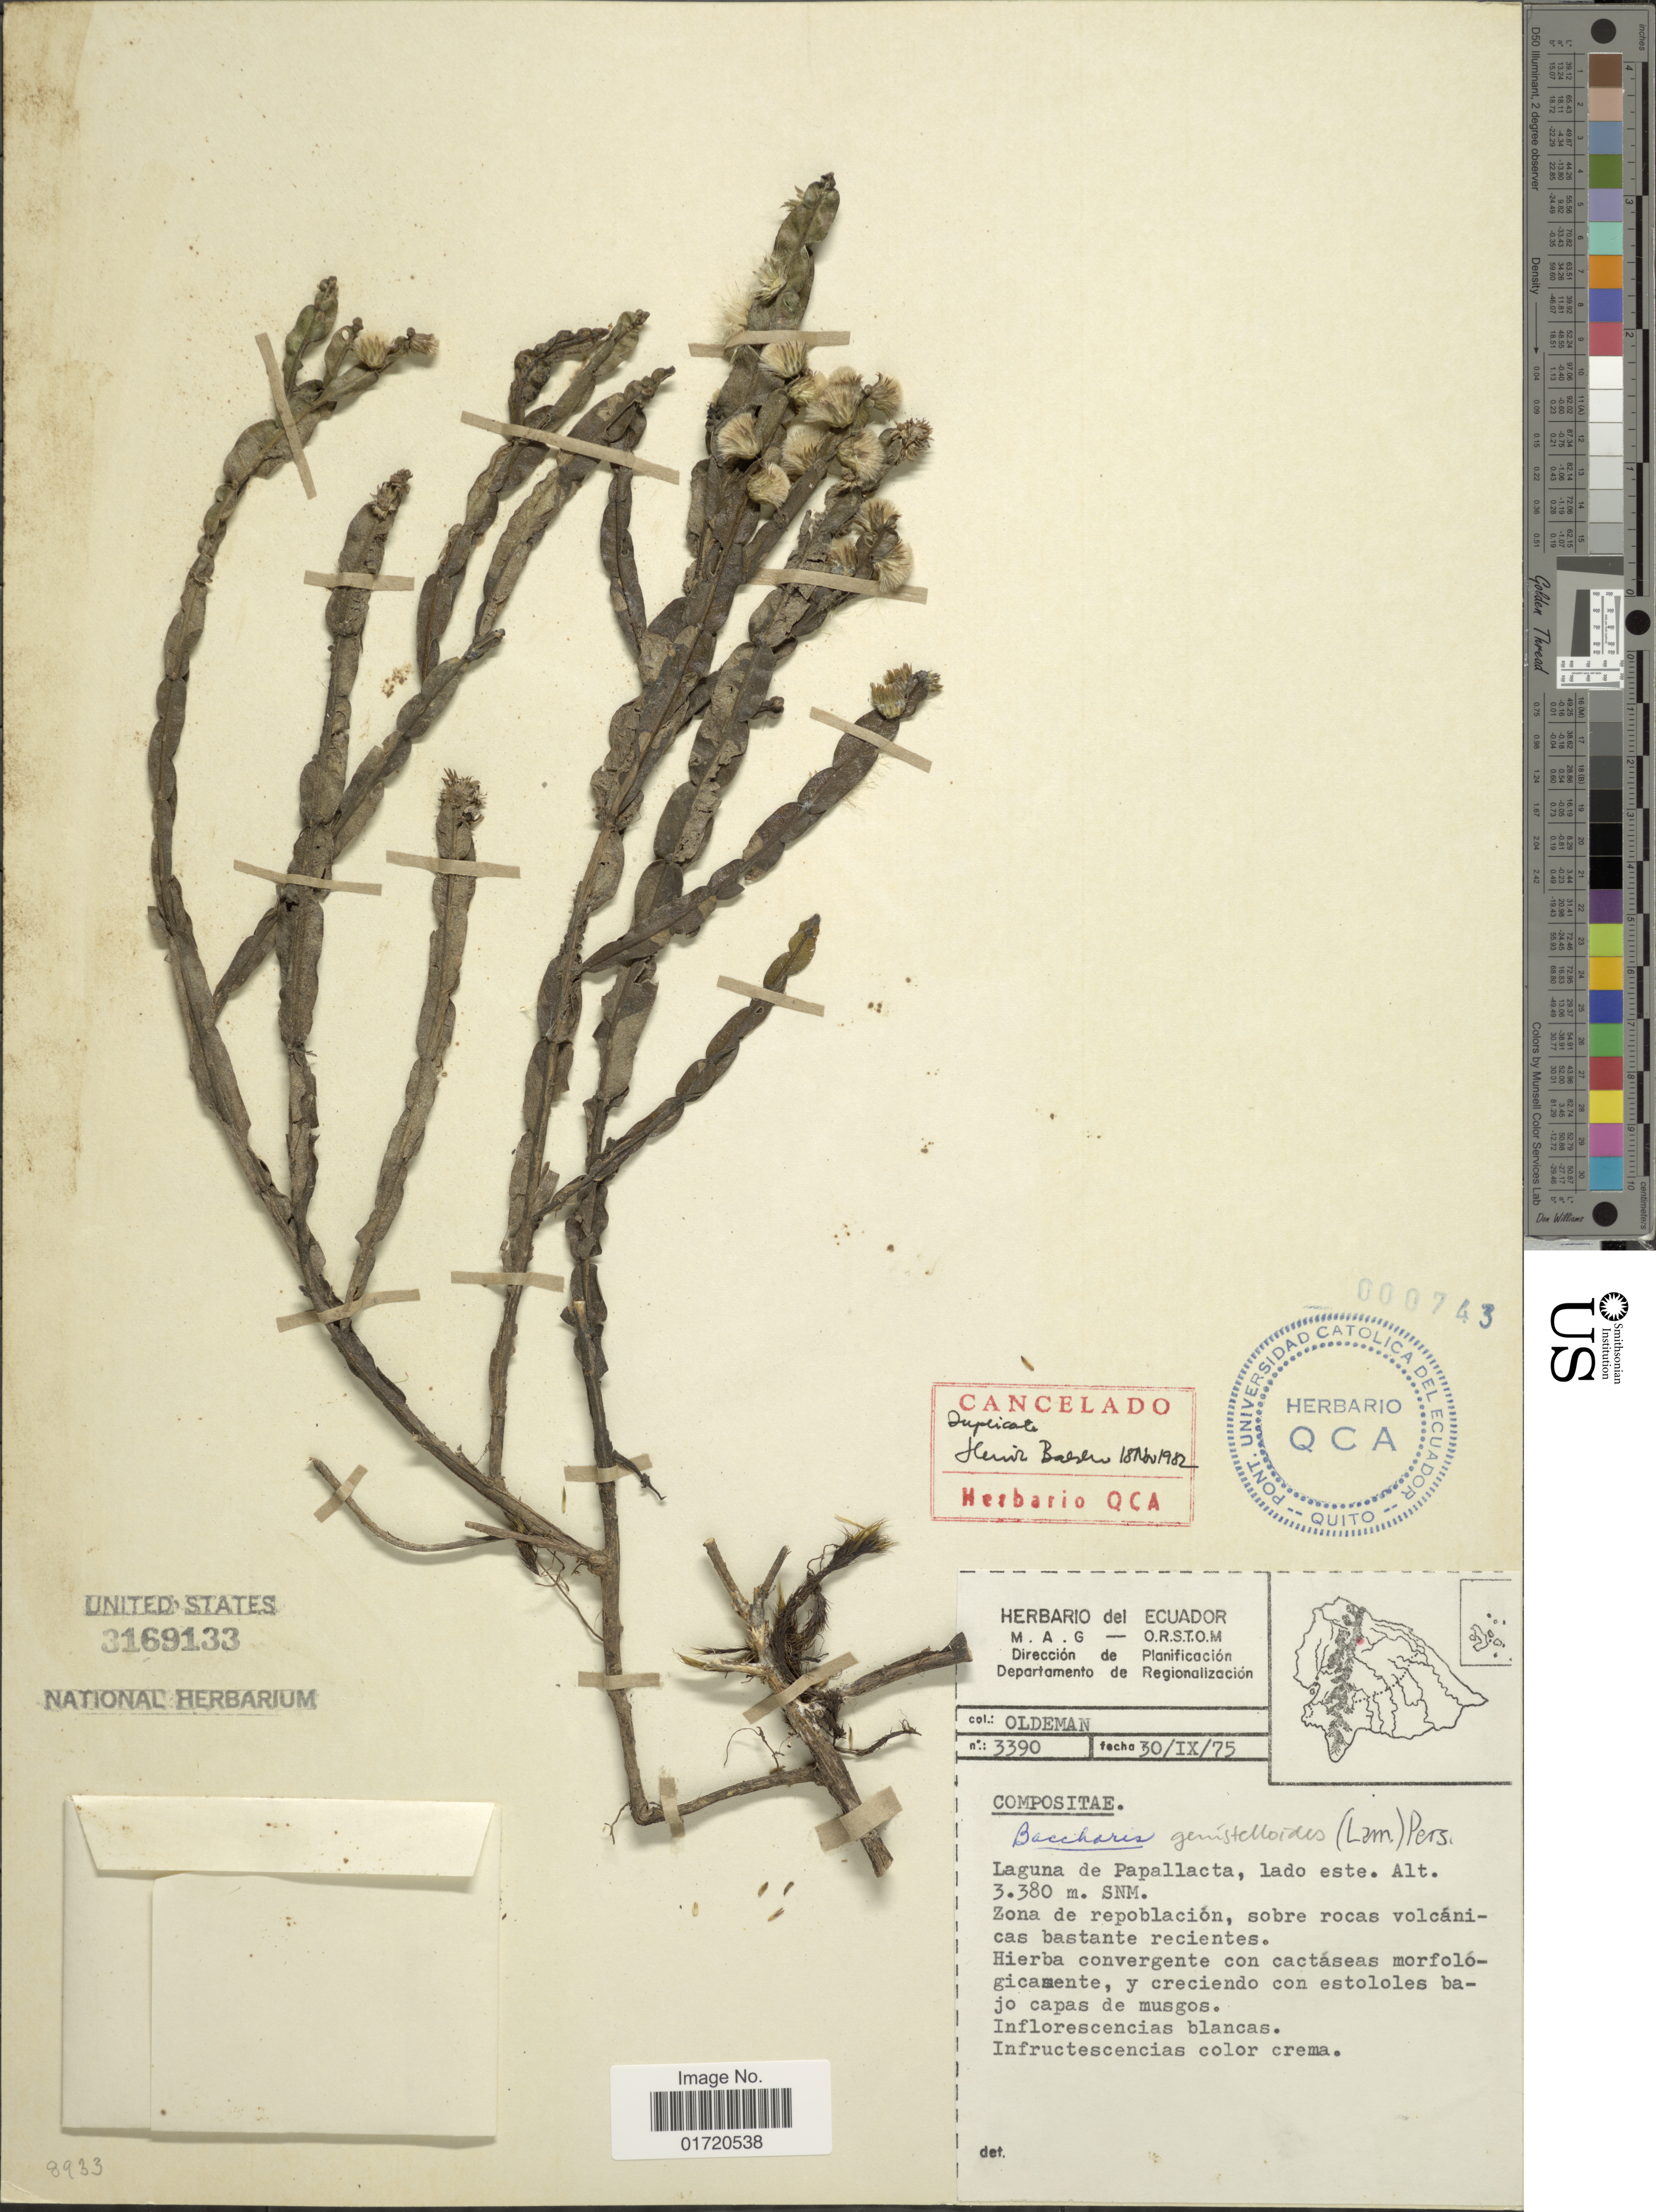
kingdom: Plantae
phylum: Tracheophyta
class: Magnoliopsida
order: Asterales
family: Asteraceae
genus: Baccharis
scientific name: Baccharis genistelloides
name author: (Lam.) Pers.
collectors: -- Oldeman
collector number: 3390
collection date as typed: Transcribed d/m/y: 30/9/75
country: Ecuador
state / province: Napo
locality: Laguna de Papallacta, lado este. SNM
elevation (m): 3380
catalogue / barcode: US 3169133